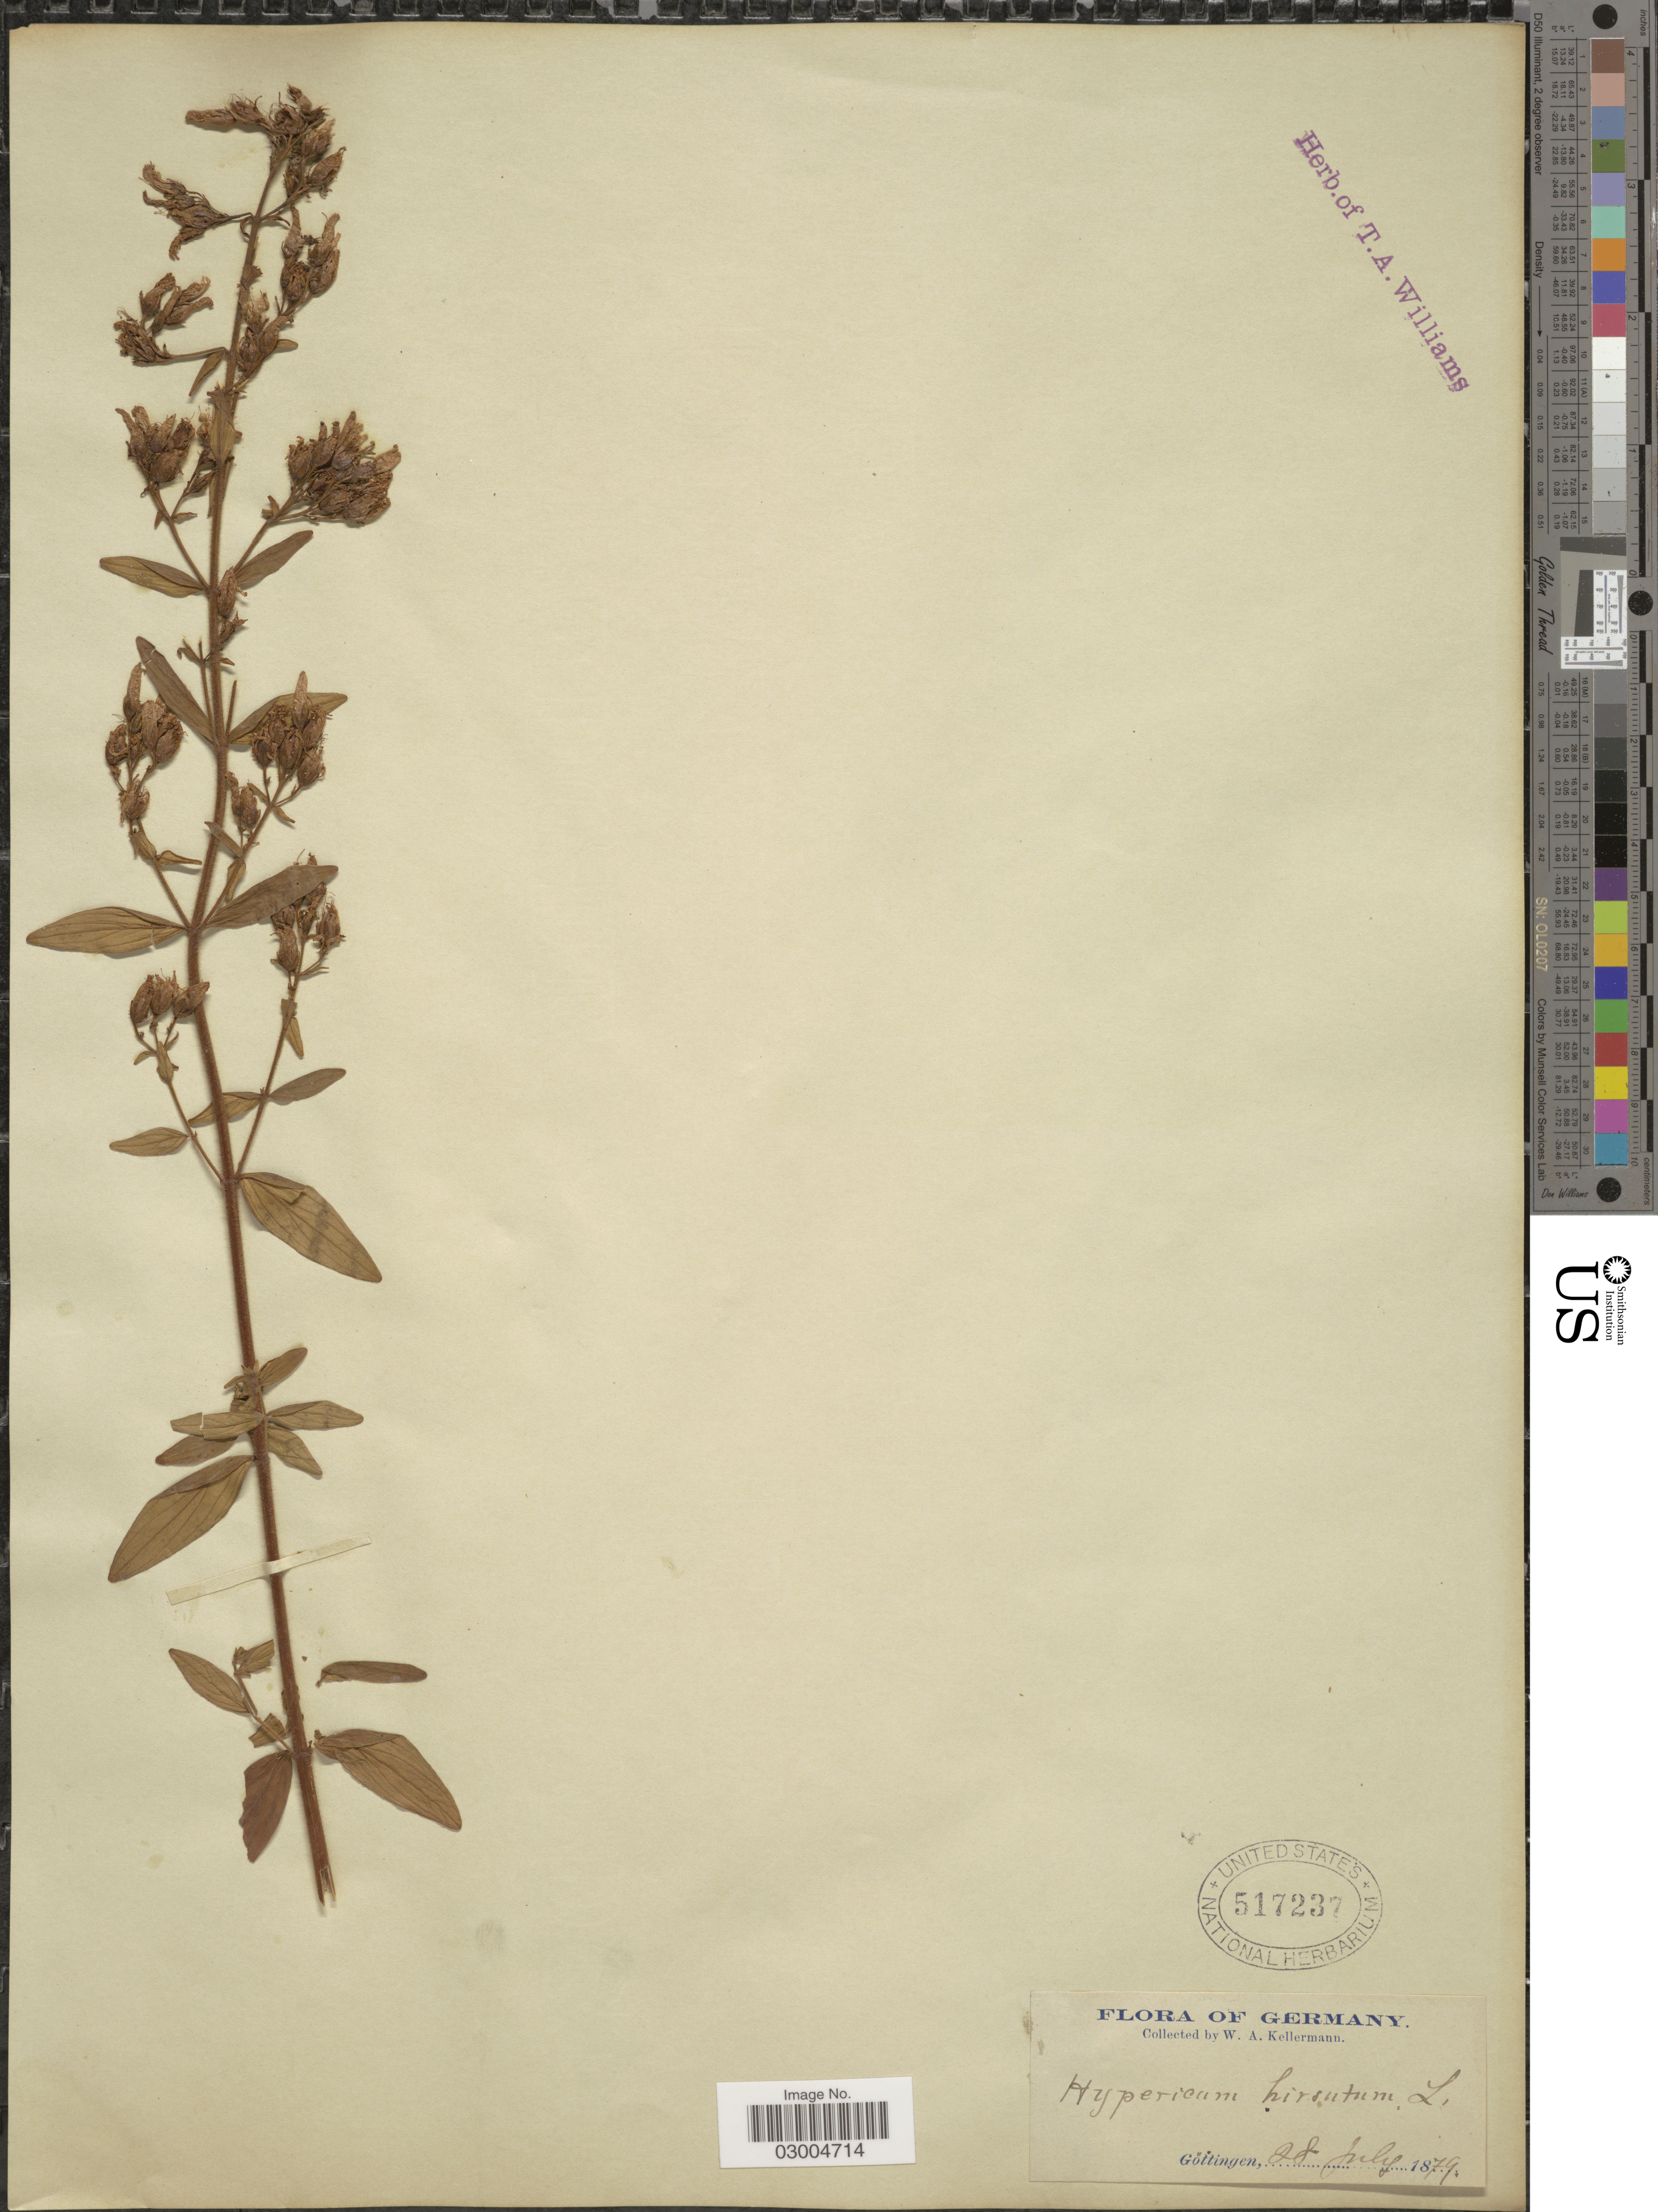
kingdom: Plantae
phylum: Tracheophyta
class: Magnoliopsida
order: Malpighiales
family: Hypericaceae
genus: Hypericum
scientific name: Hypericum hirsutum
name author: L.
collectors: W. Kellerman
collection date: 1879-07-28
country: Germany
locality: Göttingen.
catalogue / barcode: US 517237